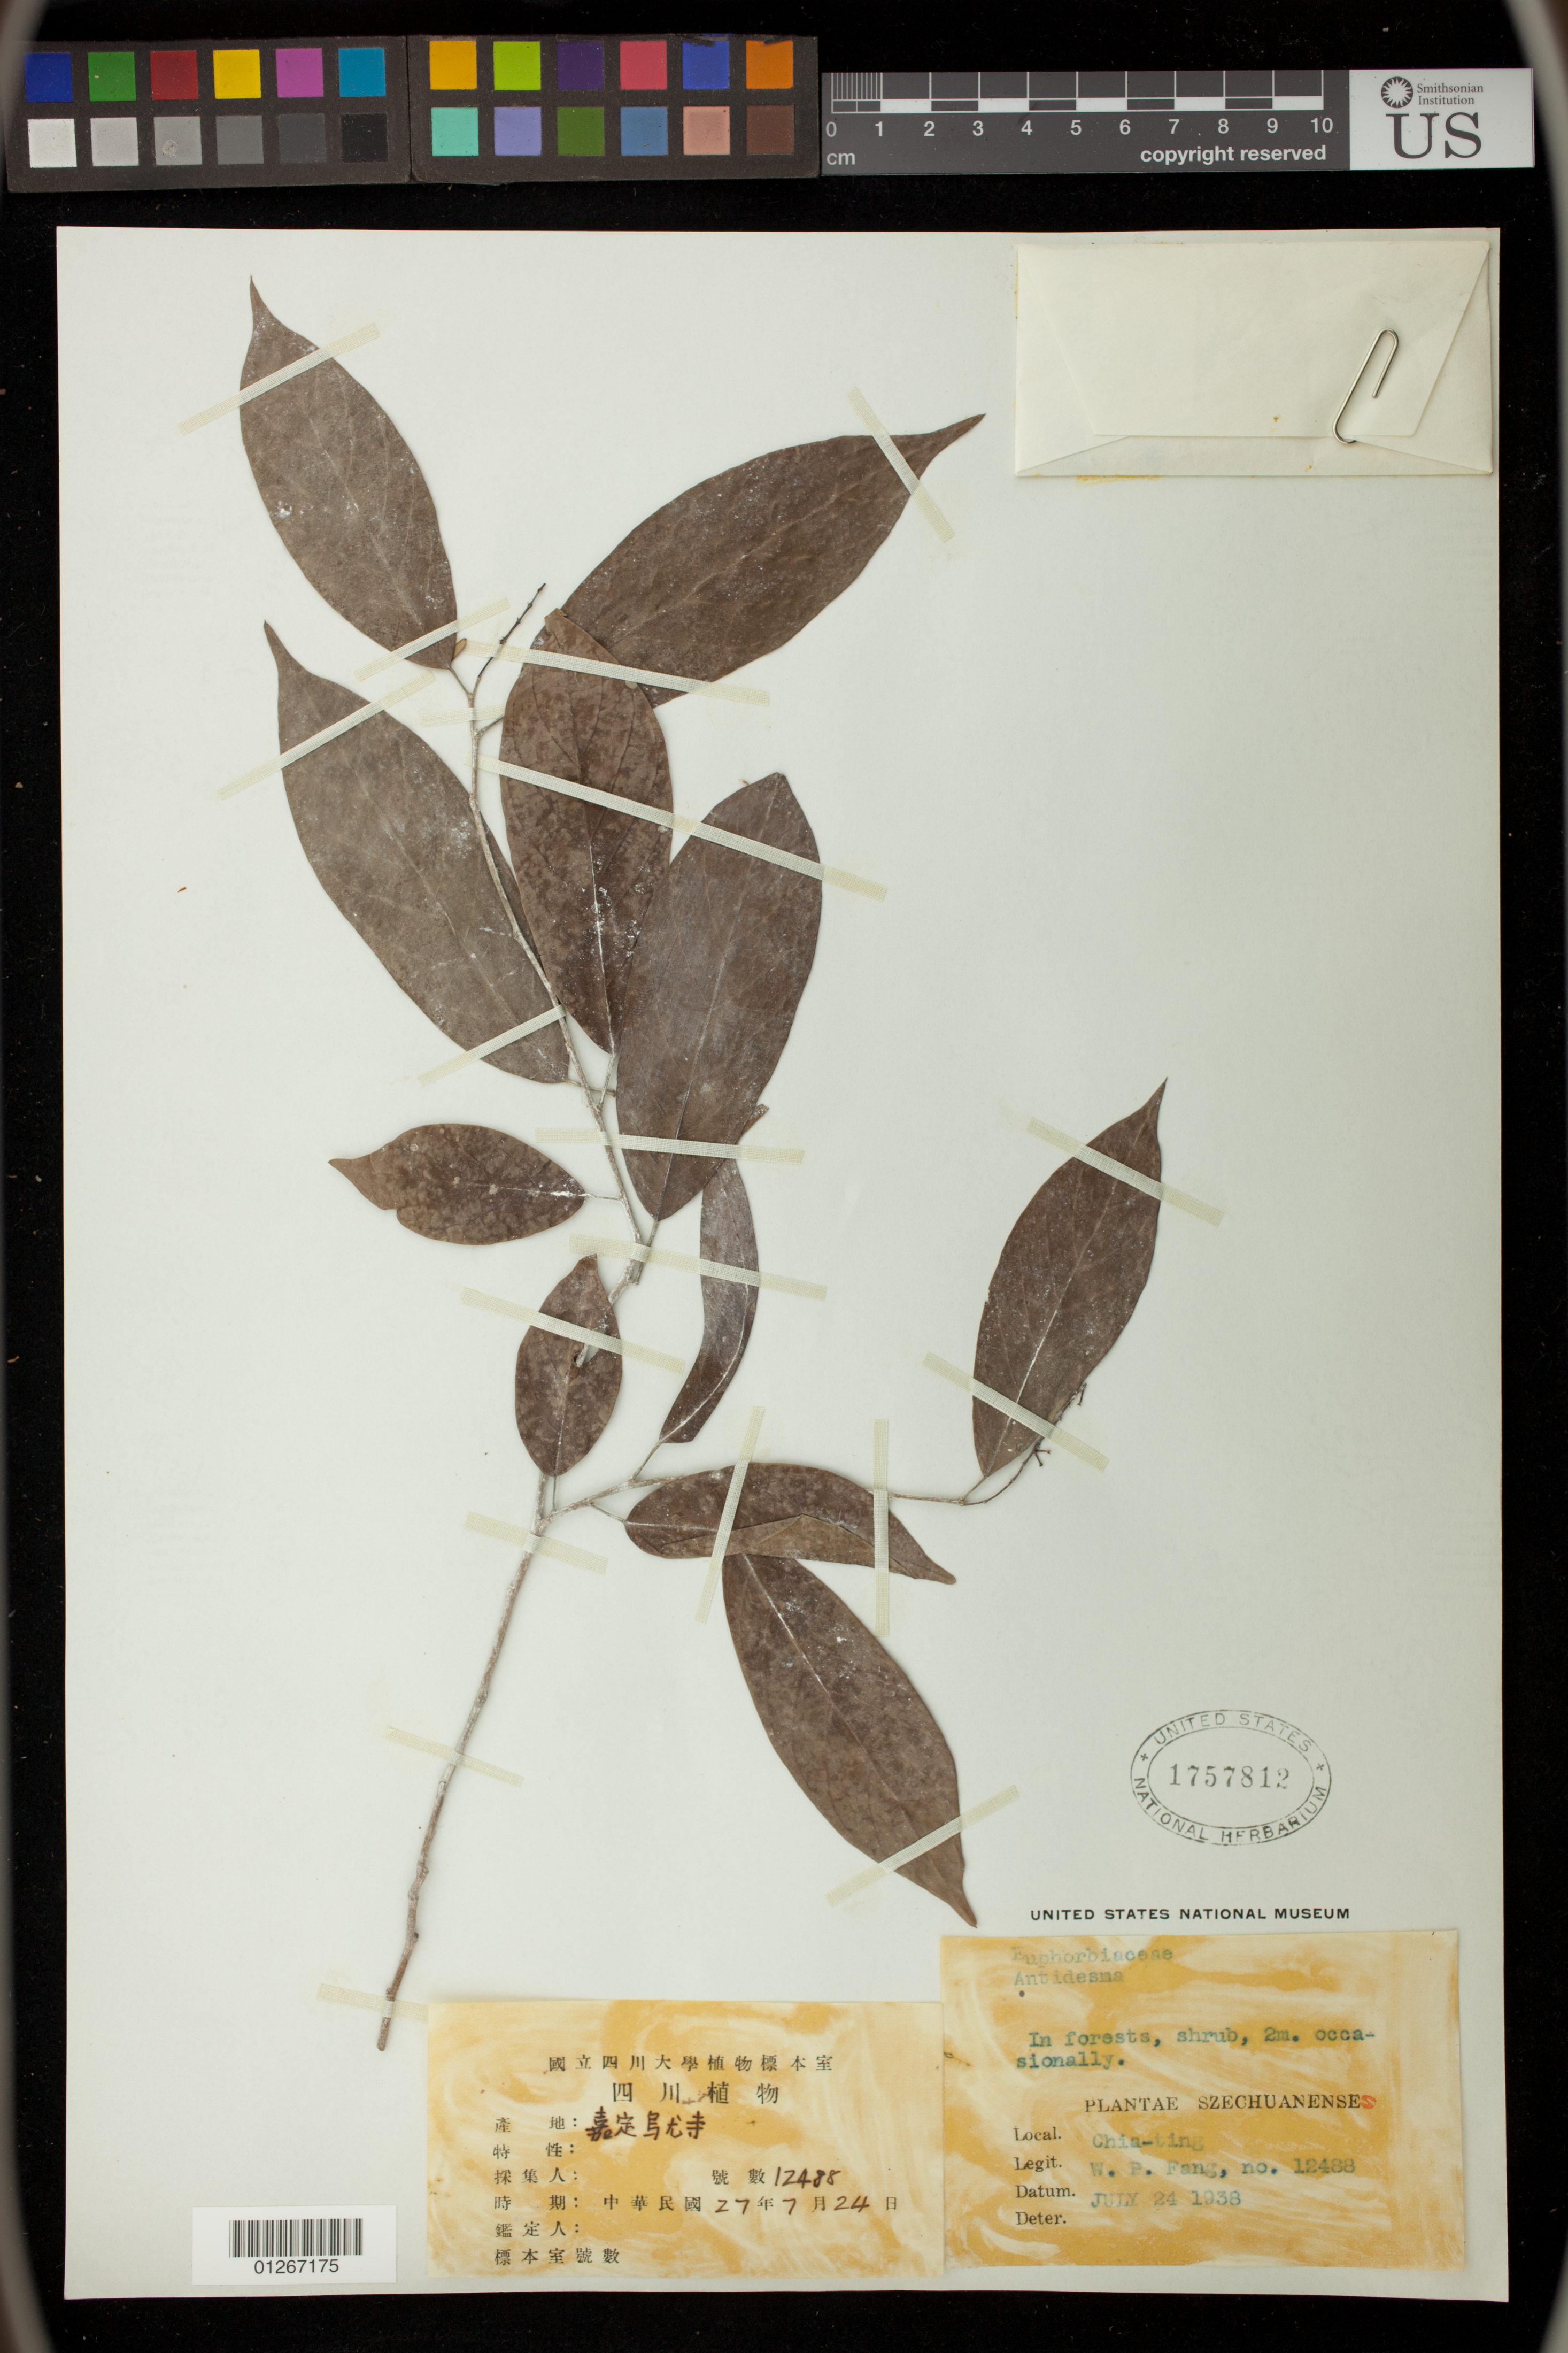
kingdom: Plantae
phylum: Tracheophyta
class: Magnoliopsida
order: Malpighiales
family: Phyllanthaceae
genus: Antidesma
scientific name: Antidesma sp.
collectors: W. P. Fang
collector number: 12488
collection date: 1938-07-24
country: China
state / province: Sichuan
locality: Chia-ting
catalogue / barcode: US 1757812